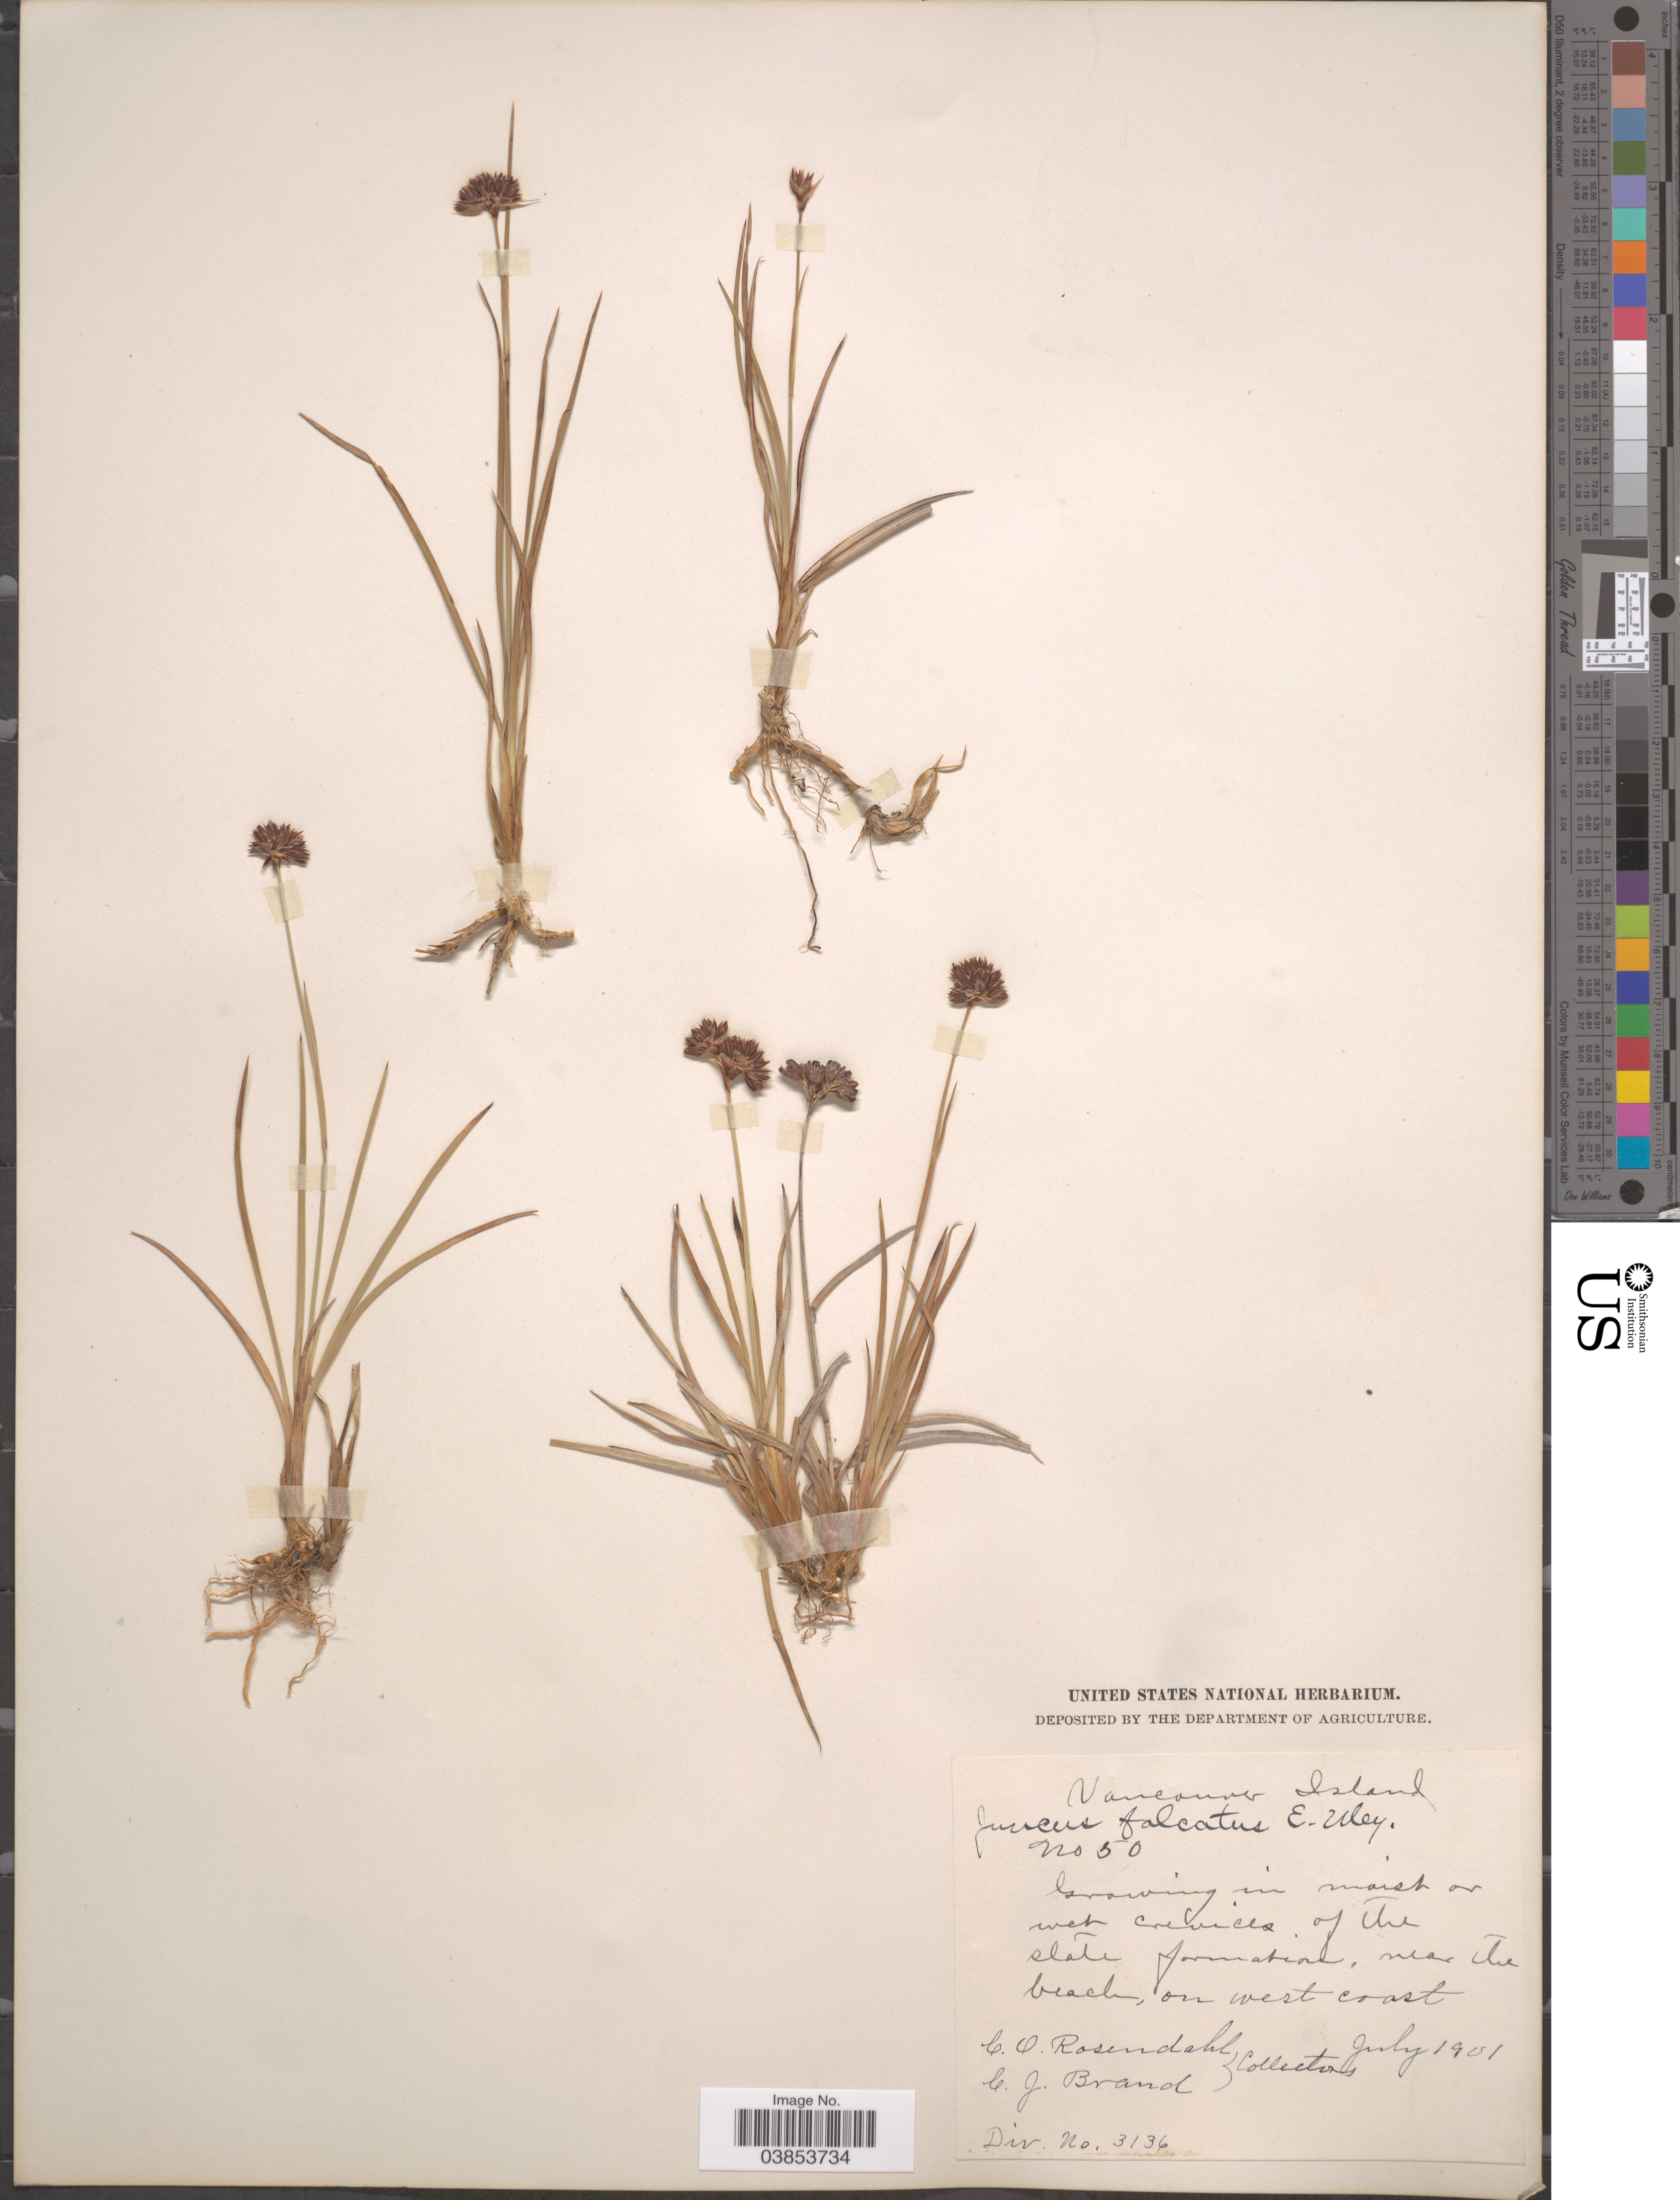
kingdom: Plantae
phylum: Tracheophyta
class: Liliopsida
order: Poales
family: Juncaceae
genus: Juncus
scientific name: Juncus falcatus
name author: E. Mey.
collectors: C. O. Rosendahl & C. J. Brand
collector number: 50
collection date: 1901-07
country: Canada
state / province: British Columbia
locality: Vancouver Island. In moist or wet crevices of the state formation, near the beach, on west coast.